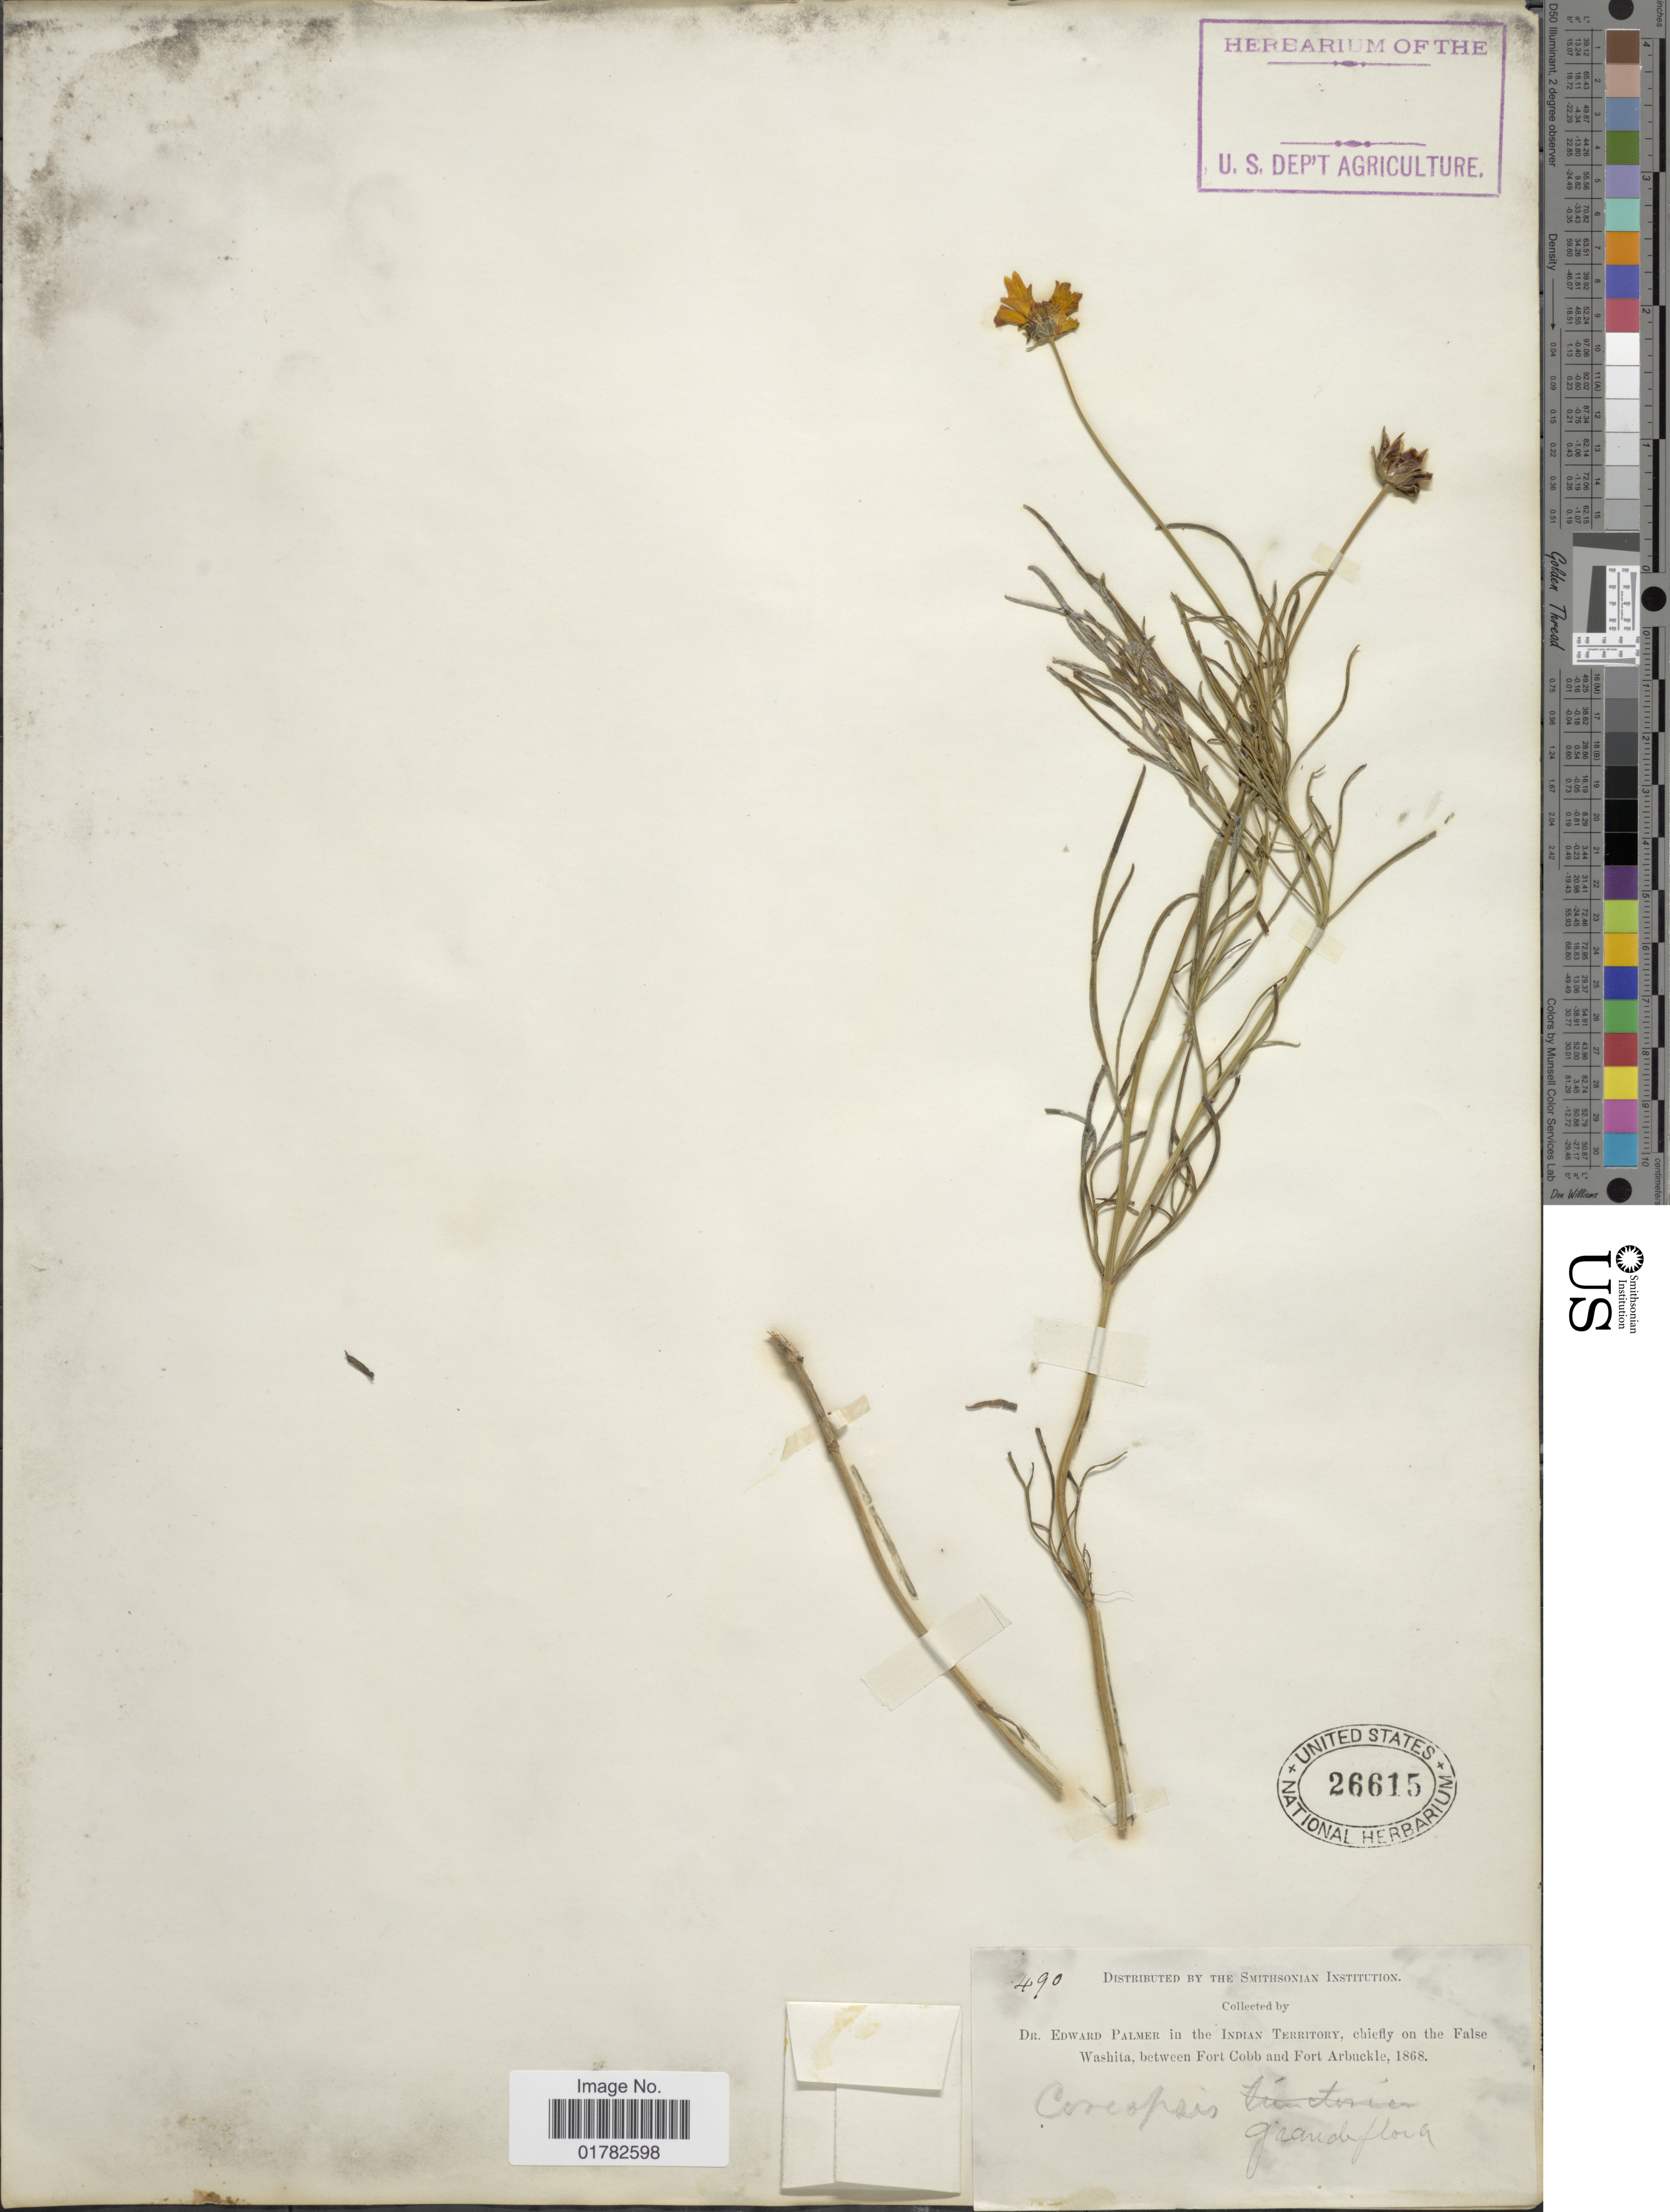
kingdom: Plantae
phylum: Tracheophyta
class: Magnoliopsida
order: Asterales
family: Asteraceae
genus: Coreopsis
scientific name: Coreopsis grandiflora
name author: Nutt.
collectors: E. Palmer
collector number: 490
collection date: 1868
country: United States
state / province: Oklahoma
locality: Indian Territory, chiefly on the False Washita, between Fort Cobb and Fort Arbuckle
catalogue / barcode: US 26615